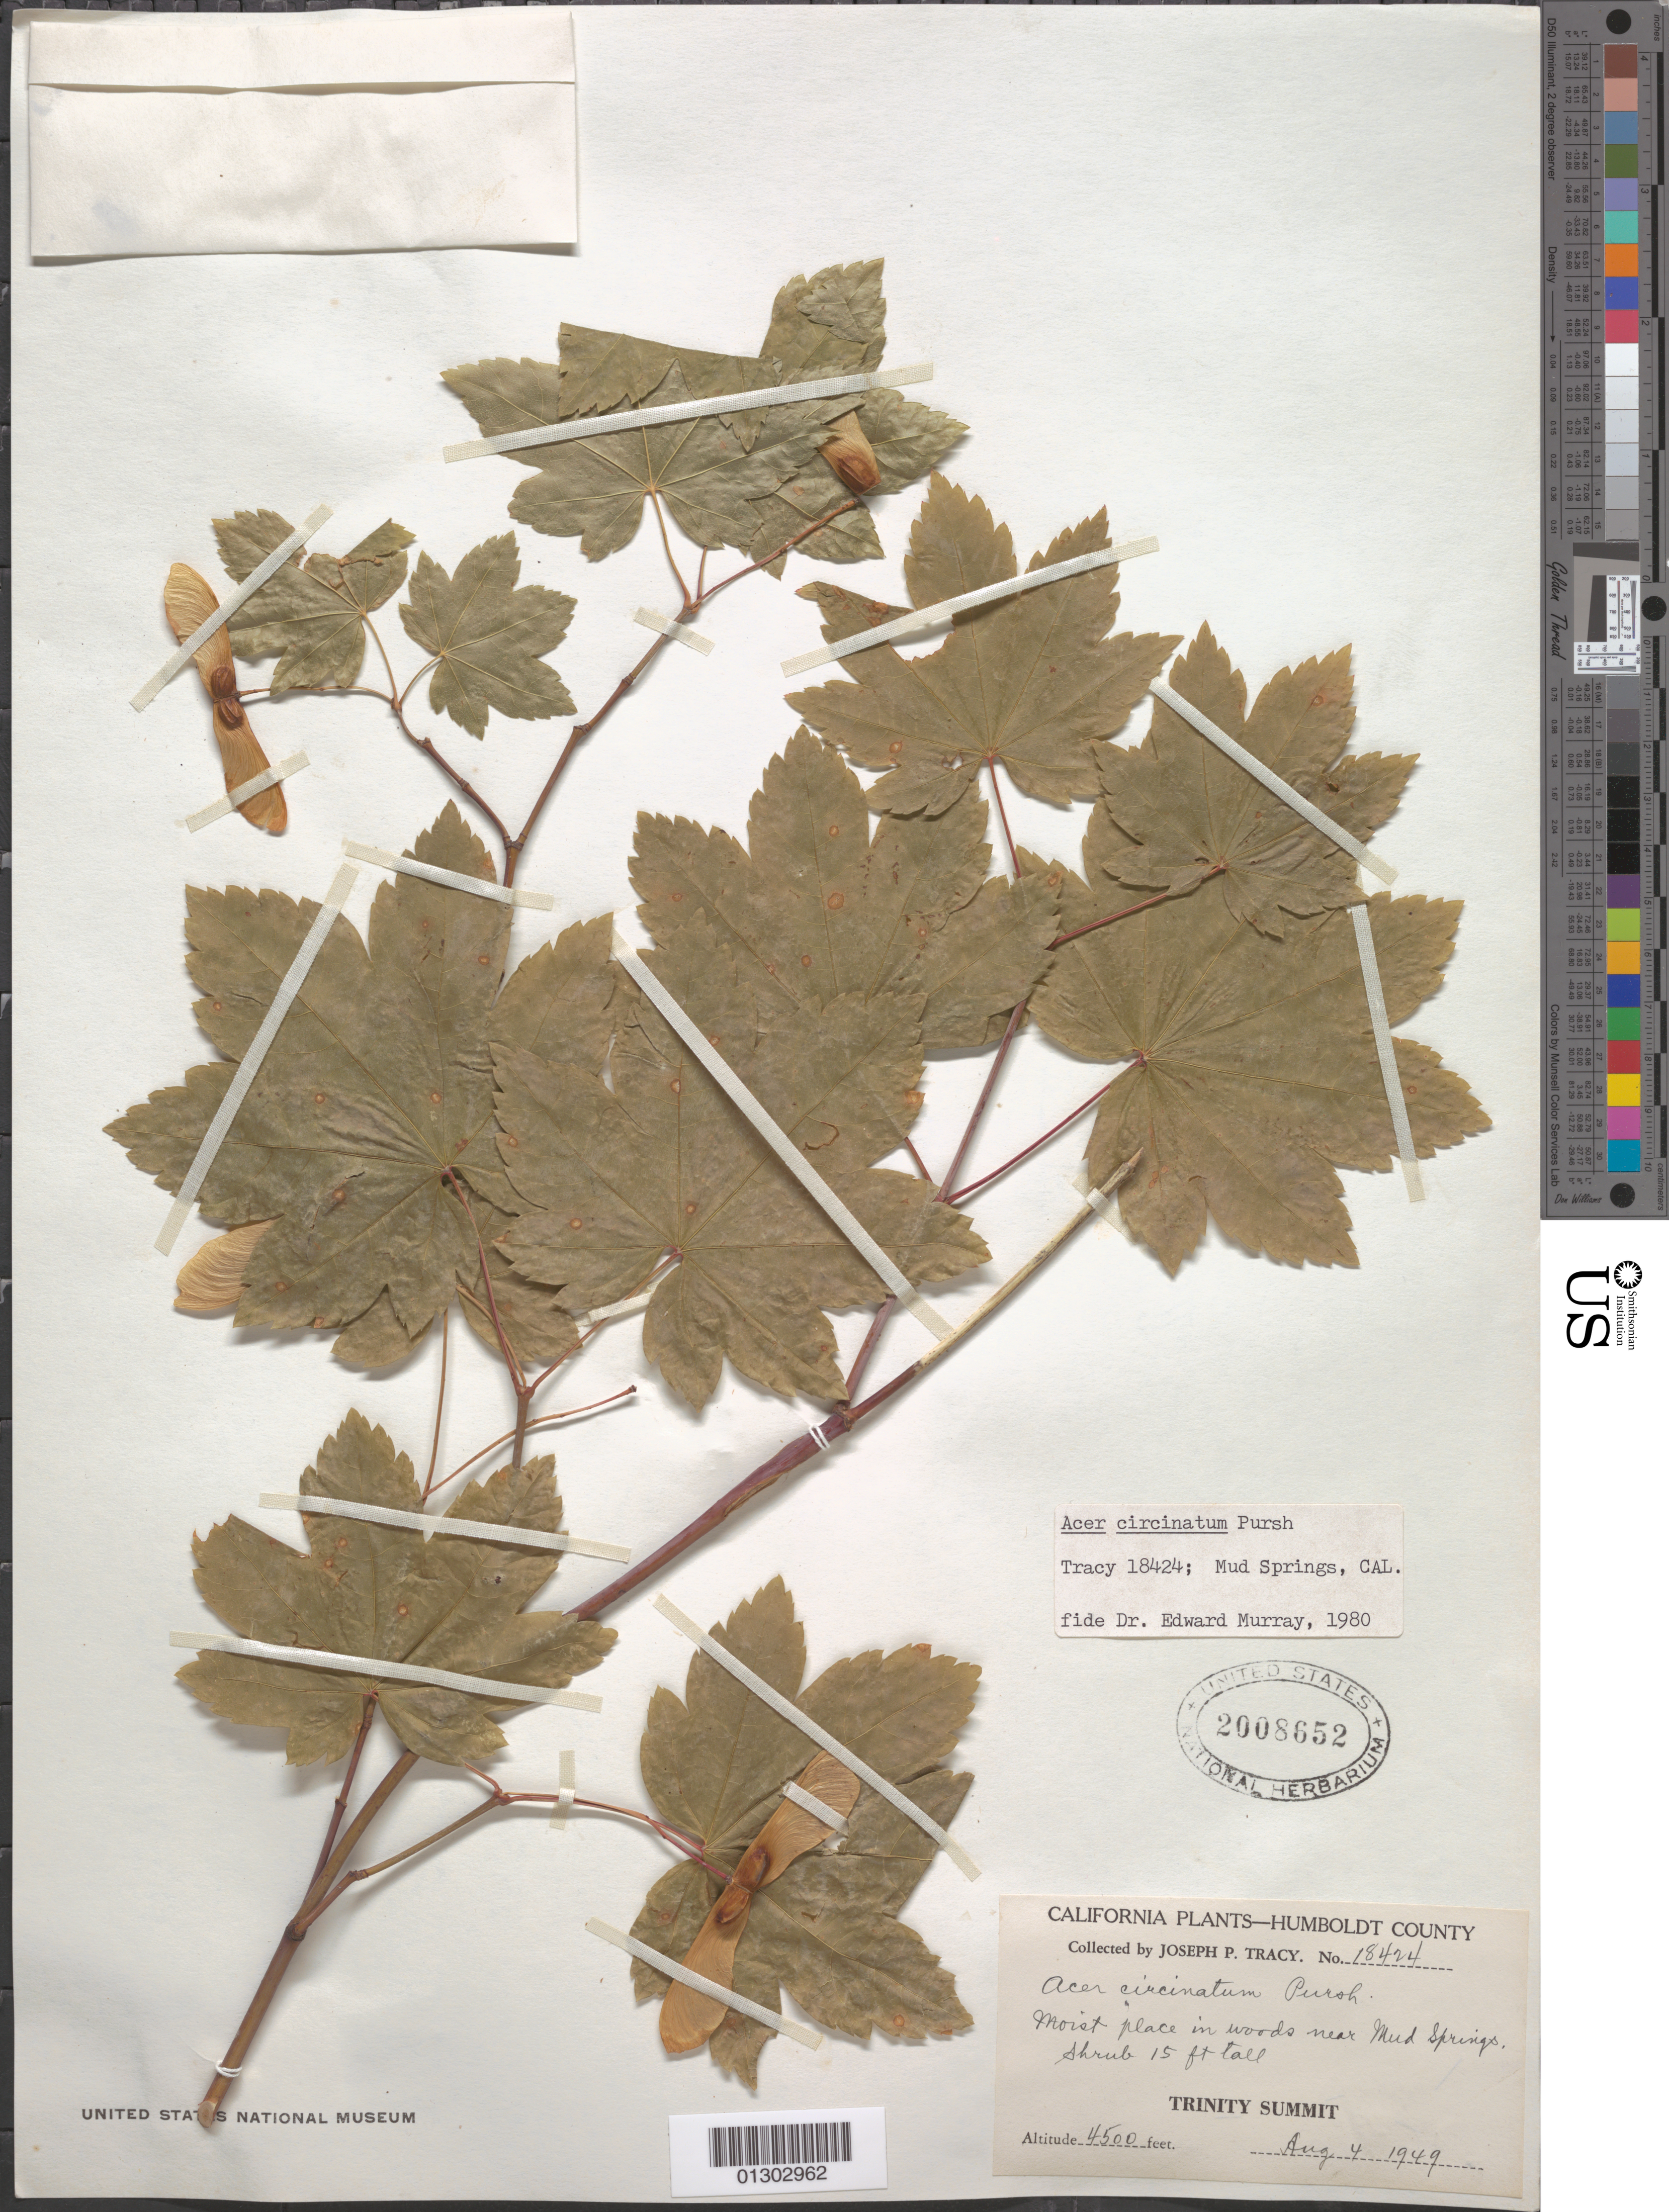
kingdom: Plantae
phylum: Tracheophyta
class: Magnoliopsida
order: Sapindales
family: Sapindaceae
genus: Acer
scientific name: Acer circinatum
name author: Pursh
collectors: J. Tracy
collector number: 18424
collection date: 1949-08-04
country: United States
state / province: California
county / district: Humboldt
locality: Humboldt County, near Mud Springs. Trinity Summit.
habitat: Moist place in woods.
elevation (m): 1372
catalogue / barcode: US 2008652